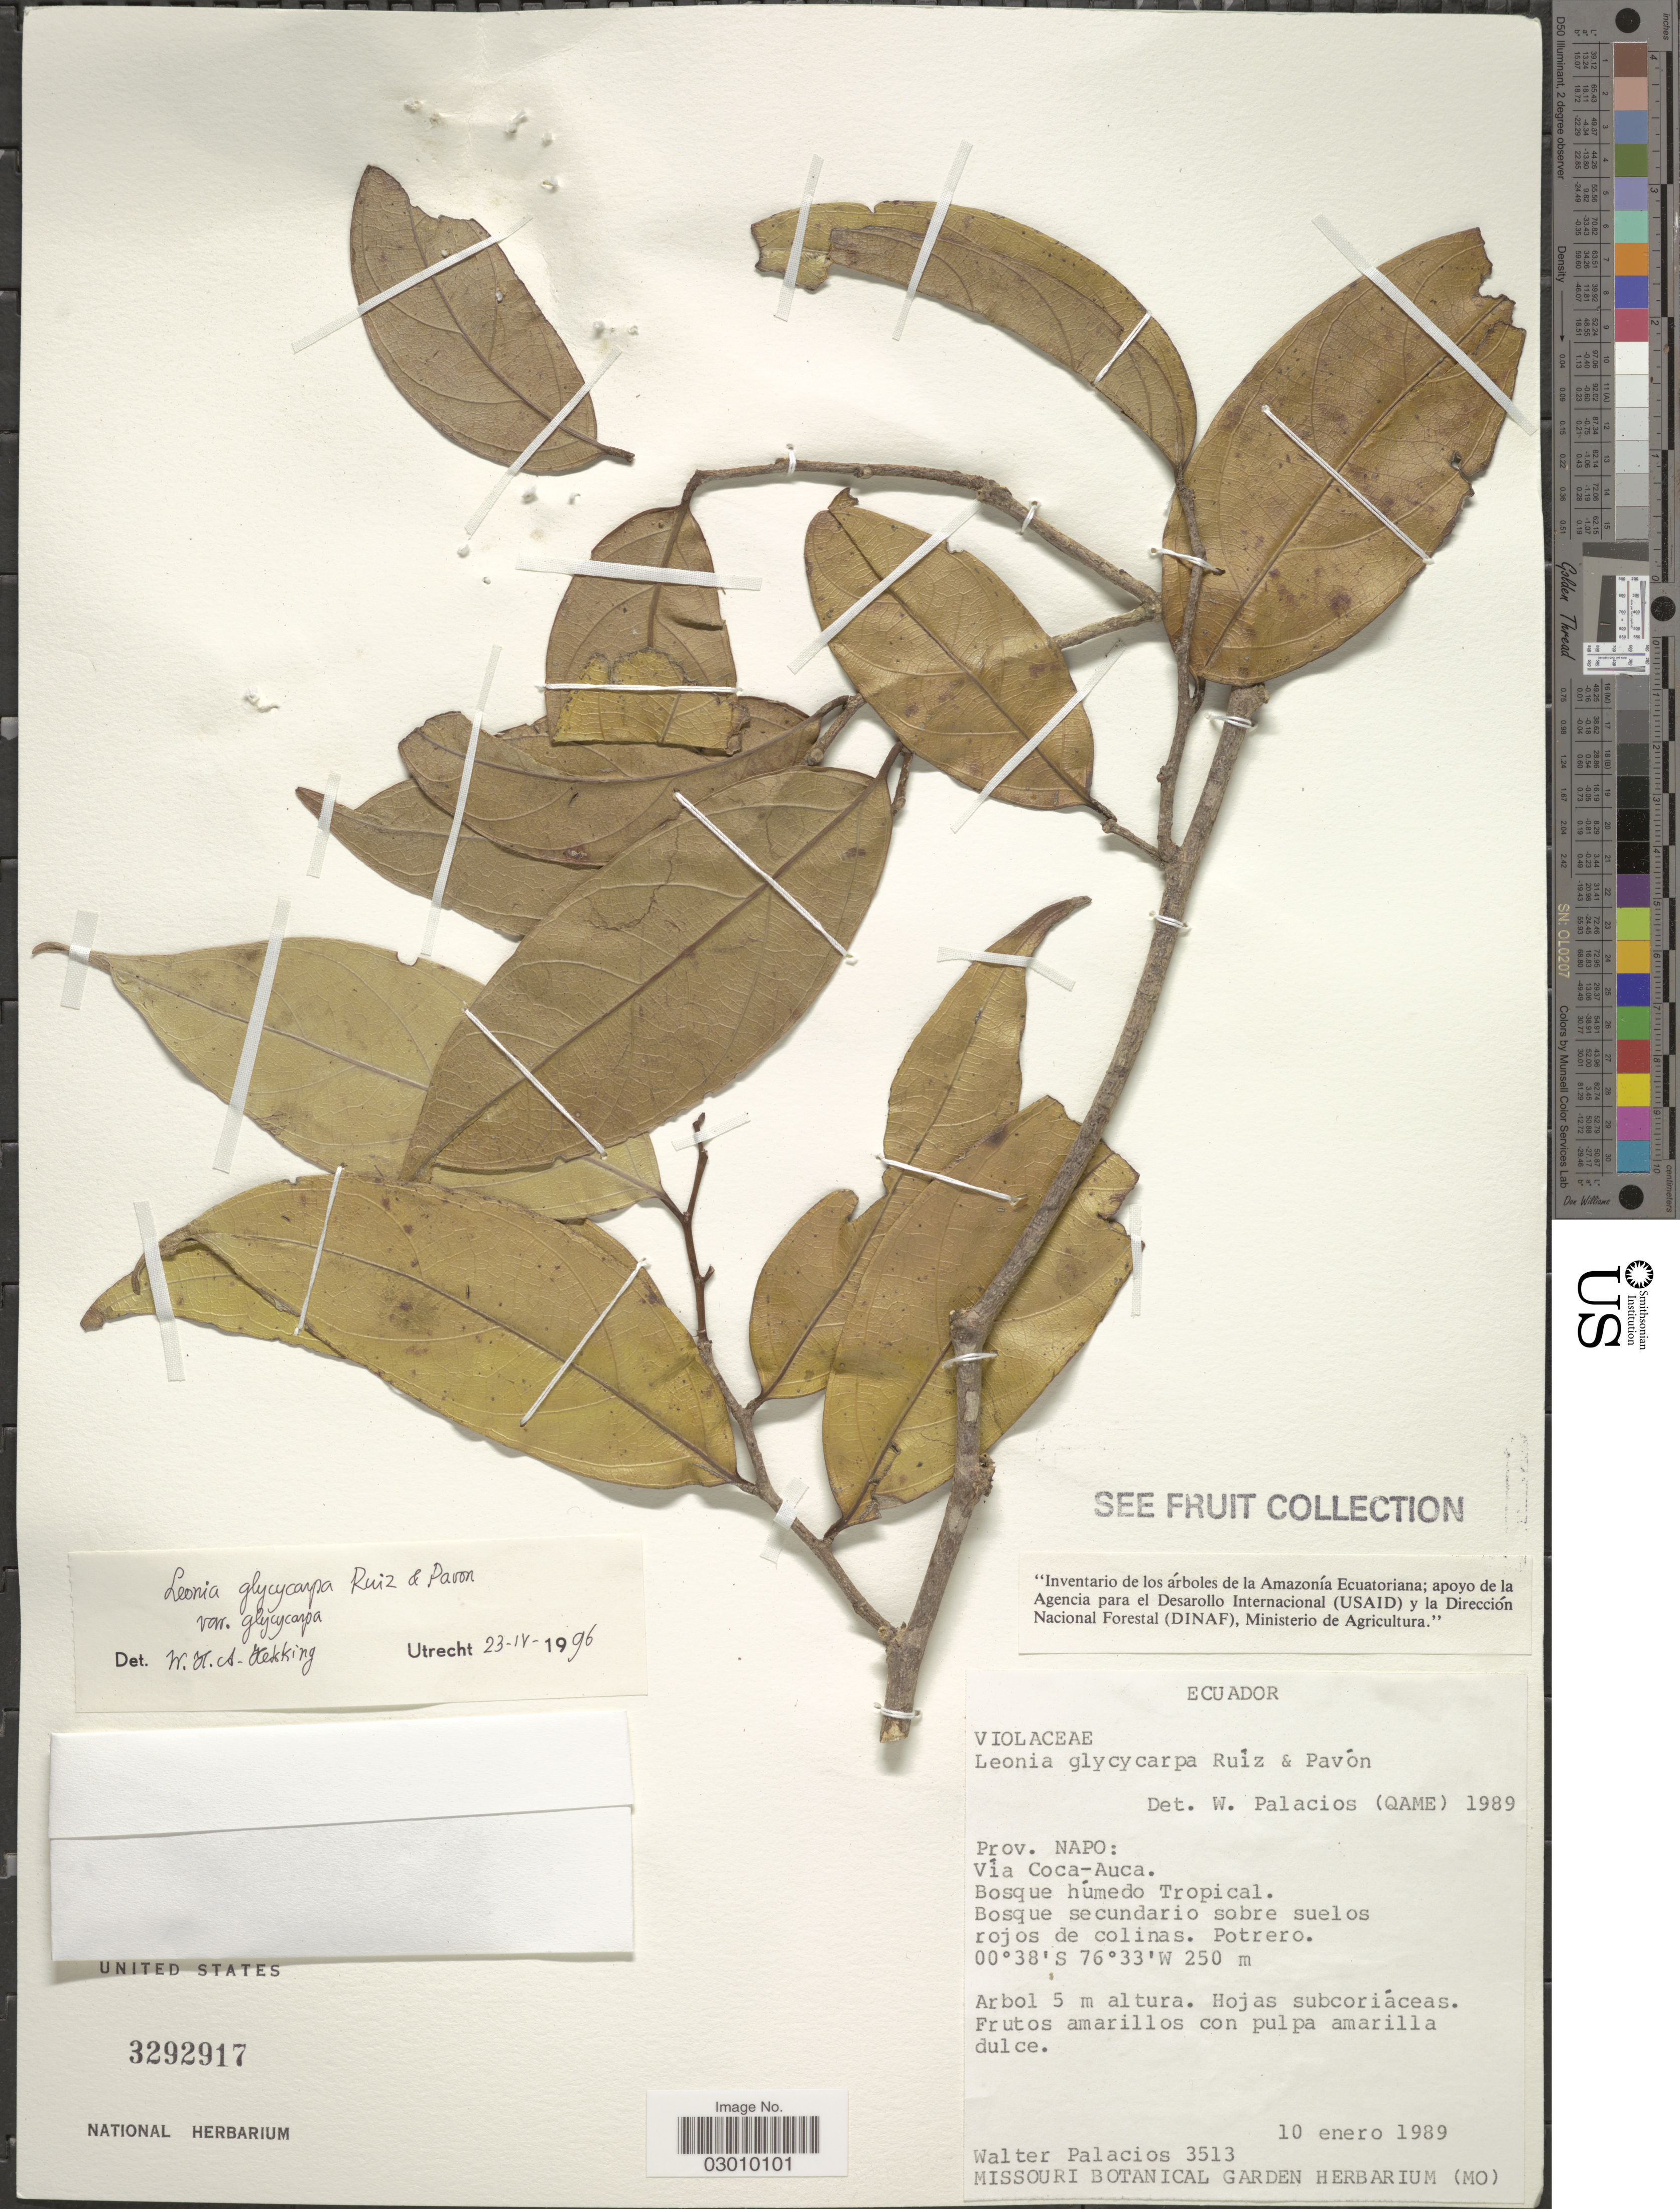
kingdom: Plantae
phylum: Tracheophyta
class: Magnoliopsida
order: Malpighiales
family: Violaceae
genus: Leonia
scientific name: Leonia glycycarpa var. glycycarpa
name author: Ruiz & Pav.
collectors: W. Palacios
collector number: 3513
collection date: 1989-01-10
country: Ecuador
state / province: Napo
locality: Via Coca-Auca, Bosque húmedo Tropical, Bosque secundario sobre suelos rojos de colinas, Potrero.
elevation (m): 250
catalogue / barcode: US 3292917